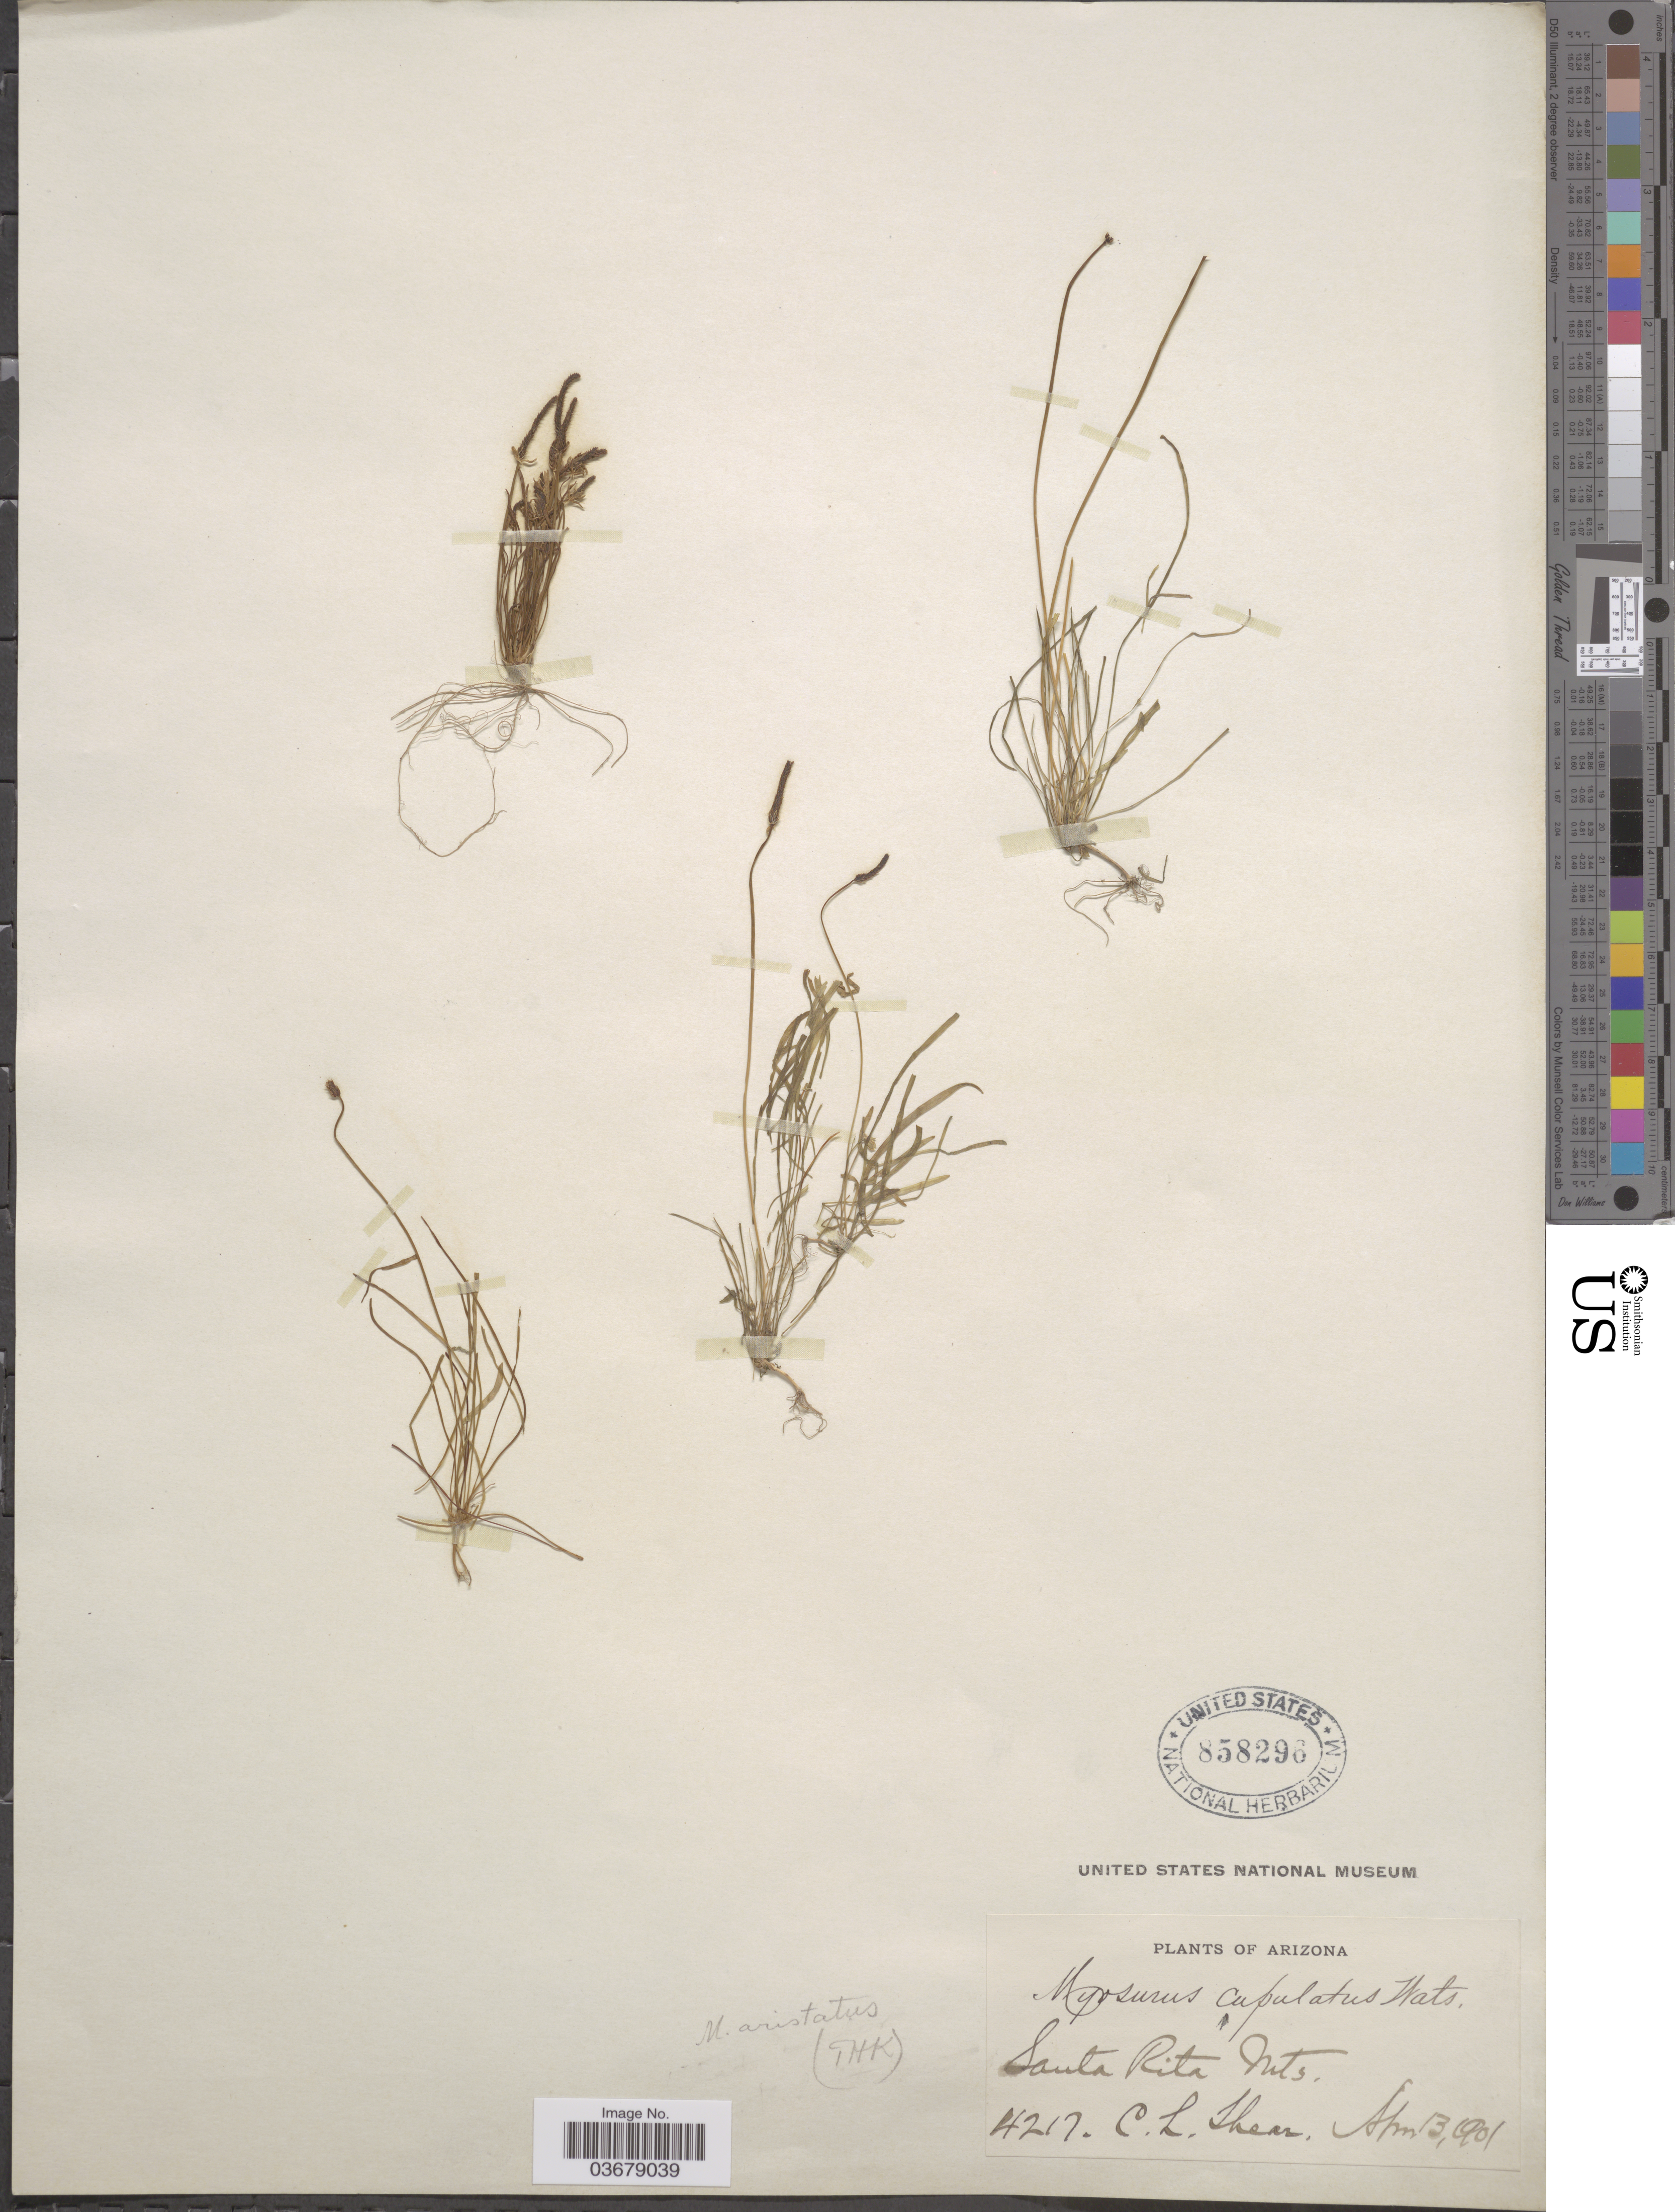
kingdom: Plantae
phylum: Tracheophyta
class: Magnoliopsida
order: Ranunculales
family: Ranunculaceae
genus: Myosurus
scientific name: Myosurus aristatus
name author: Benth.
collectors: C. L. Shear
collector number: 4217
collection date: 1901-04-13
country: United States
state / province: Arizona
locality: Santa Rita Mts.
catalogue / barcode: US 858298